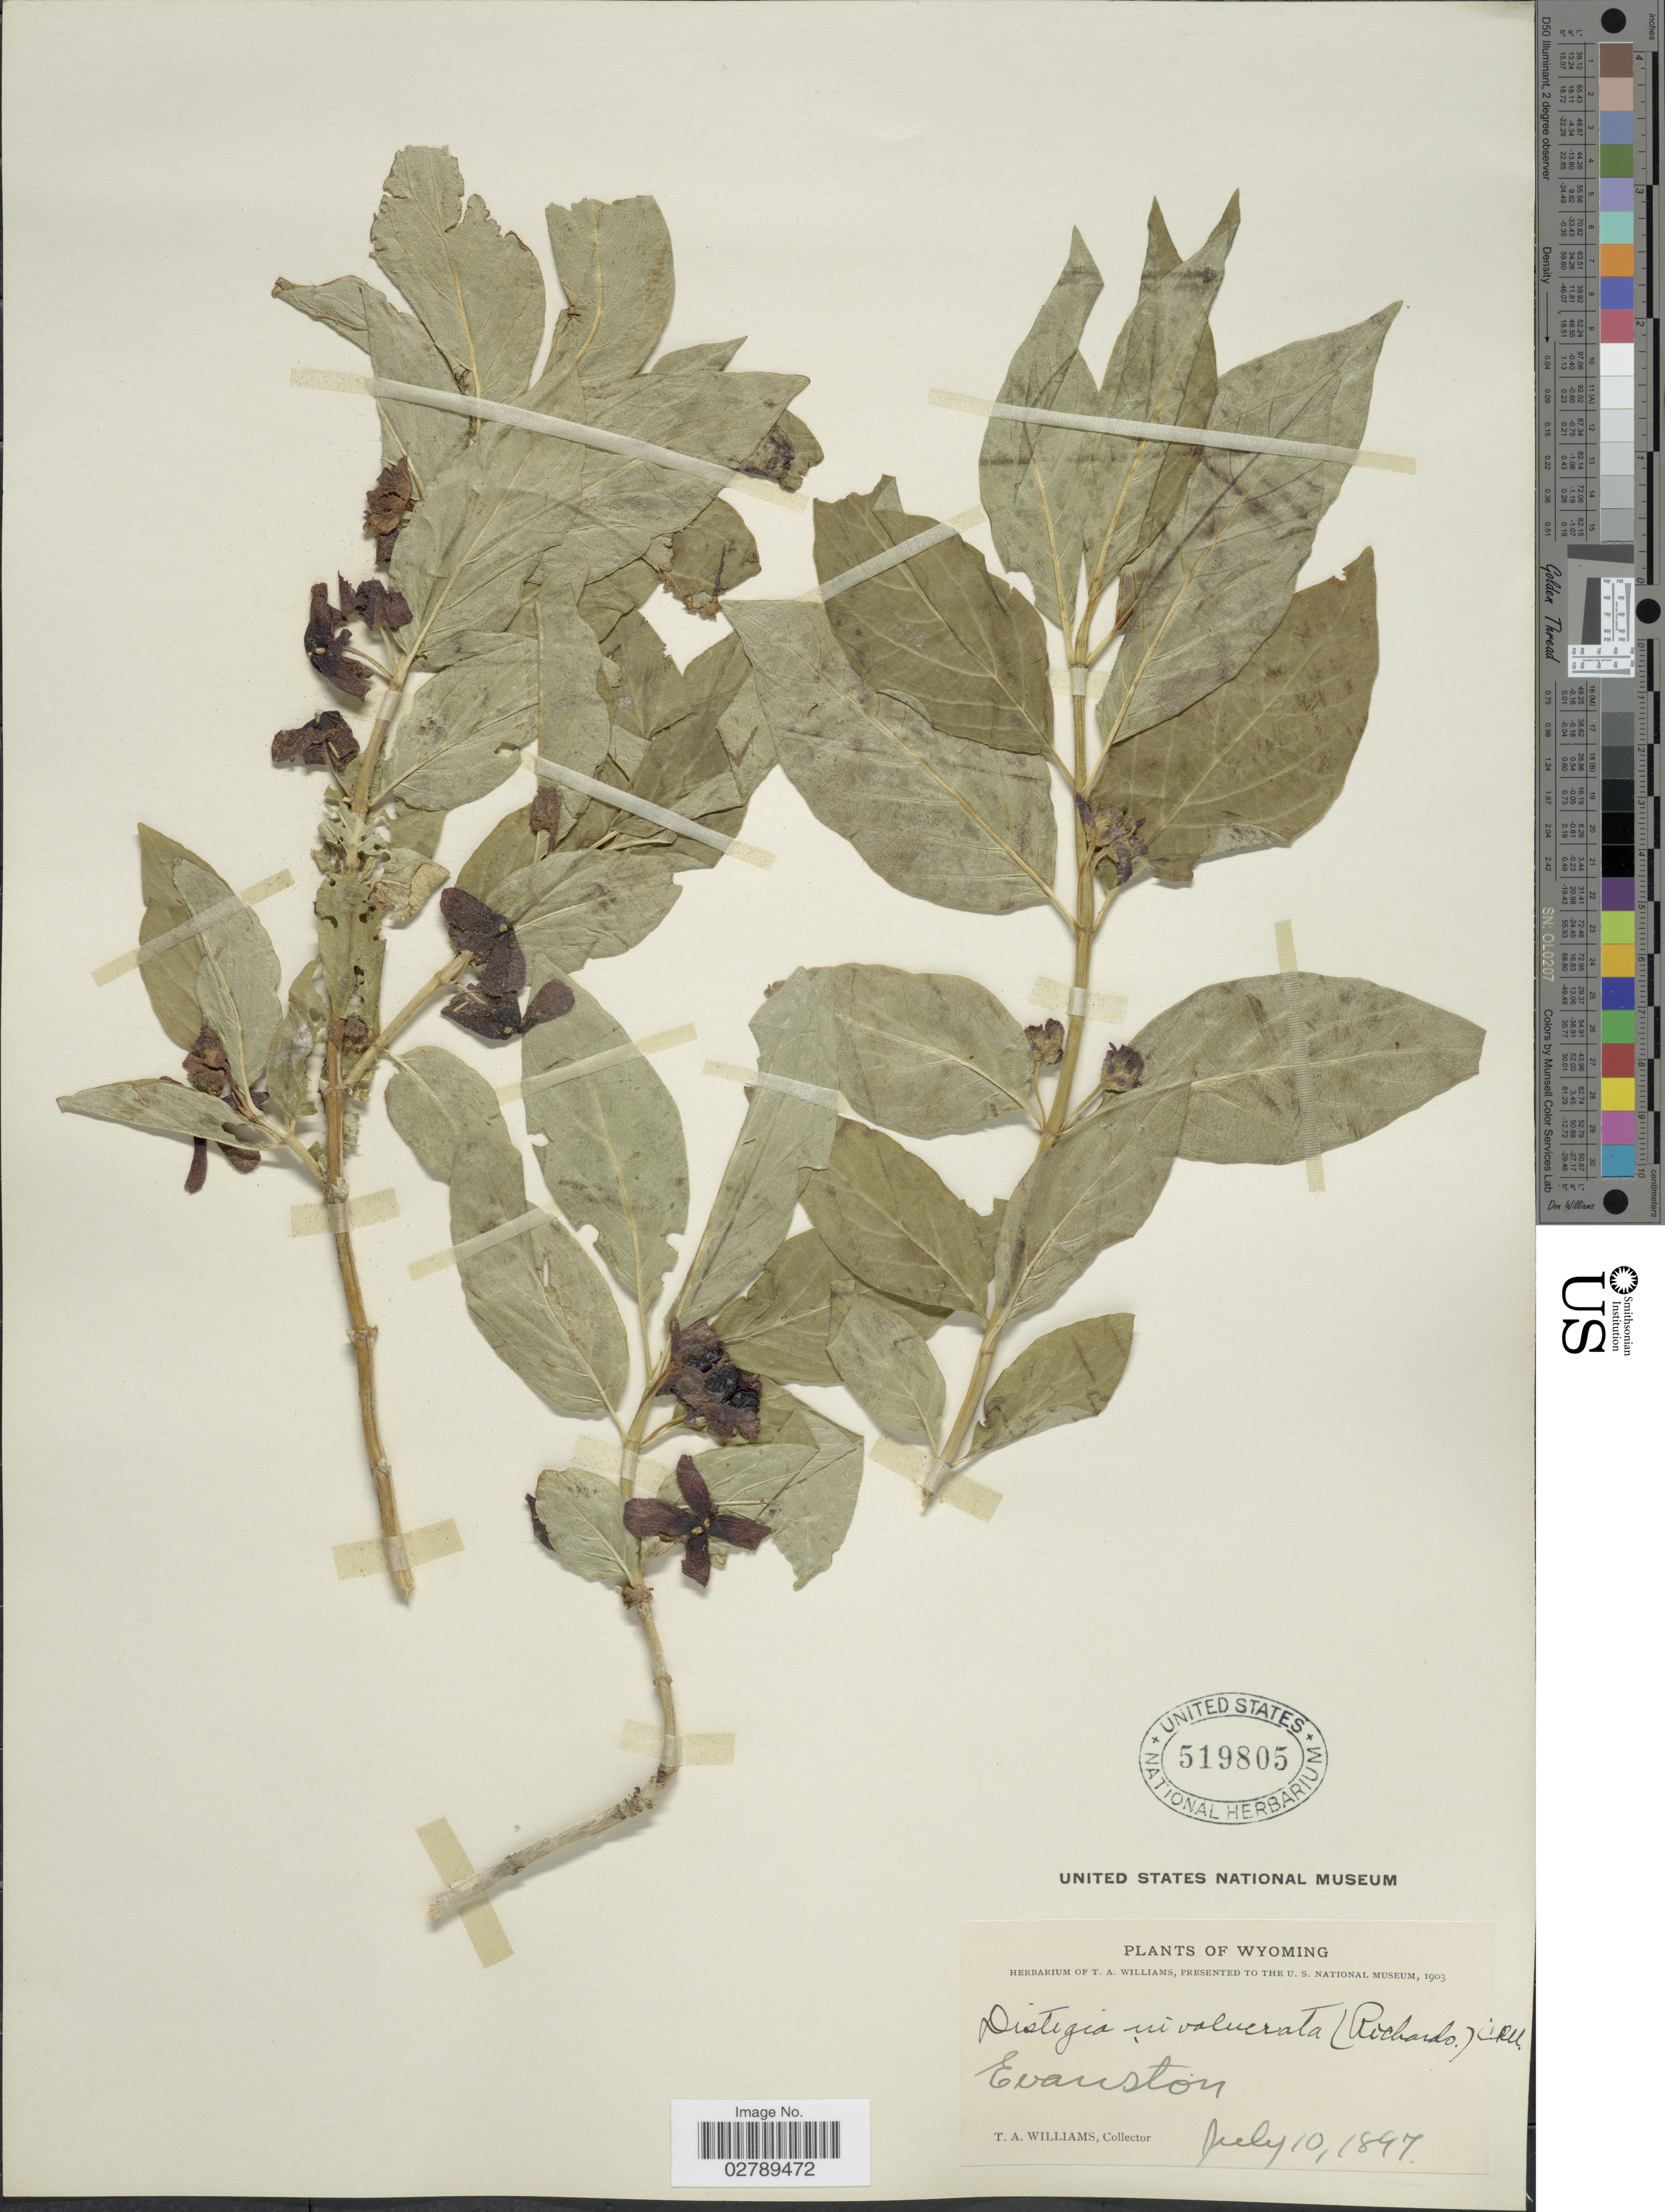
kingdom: Plantae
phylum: Tracheophyta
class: Magnoliopsida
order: Dipsacales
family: Caprifoliaceae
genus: Lonicera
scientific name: Lonicera involucrata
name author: (Richardson) Banks ex Spreng.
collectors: T. A. Williams (herbarium)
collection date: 1897-07-10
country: United States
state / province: Wyoming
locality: Evanston.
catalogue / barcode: US 519805